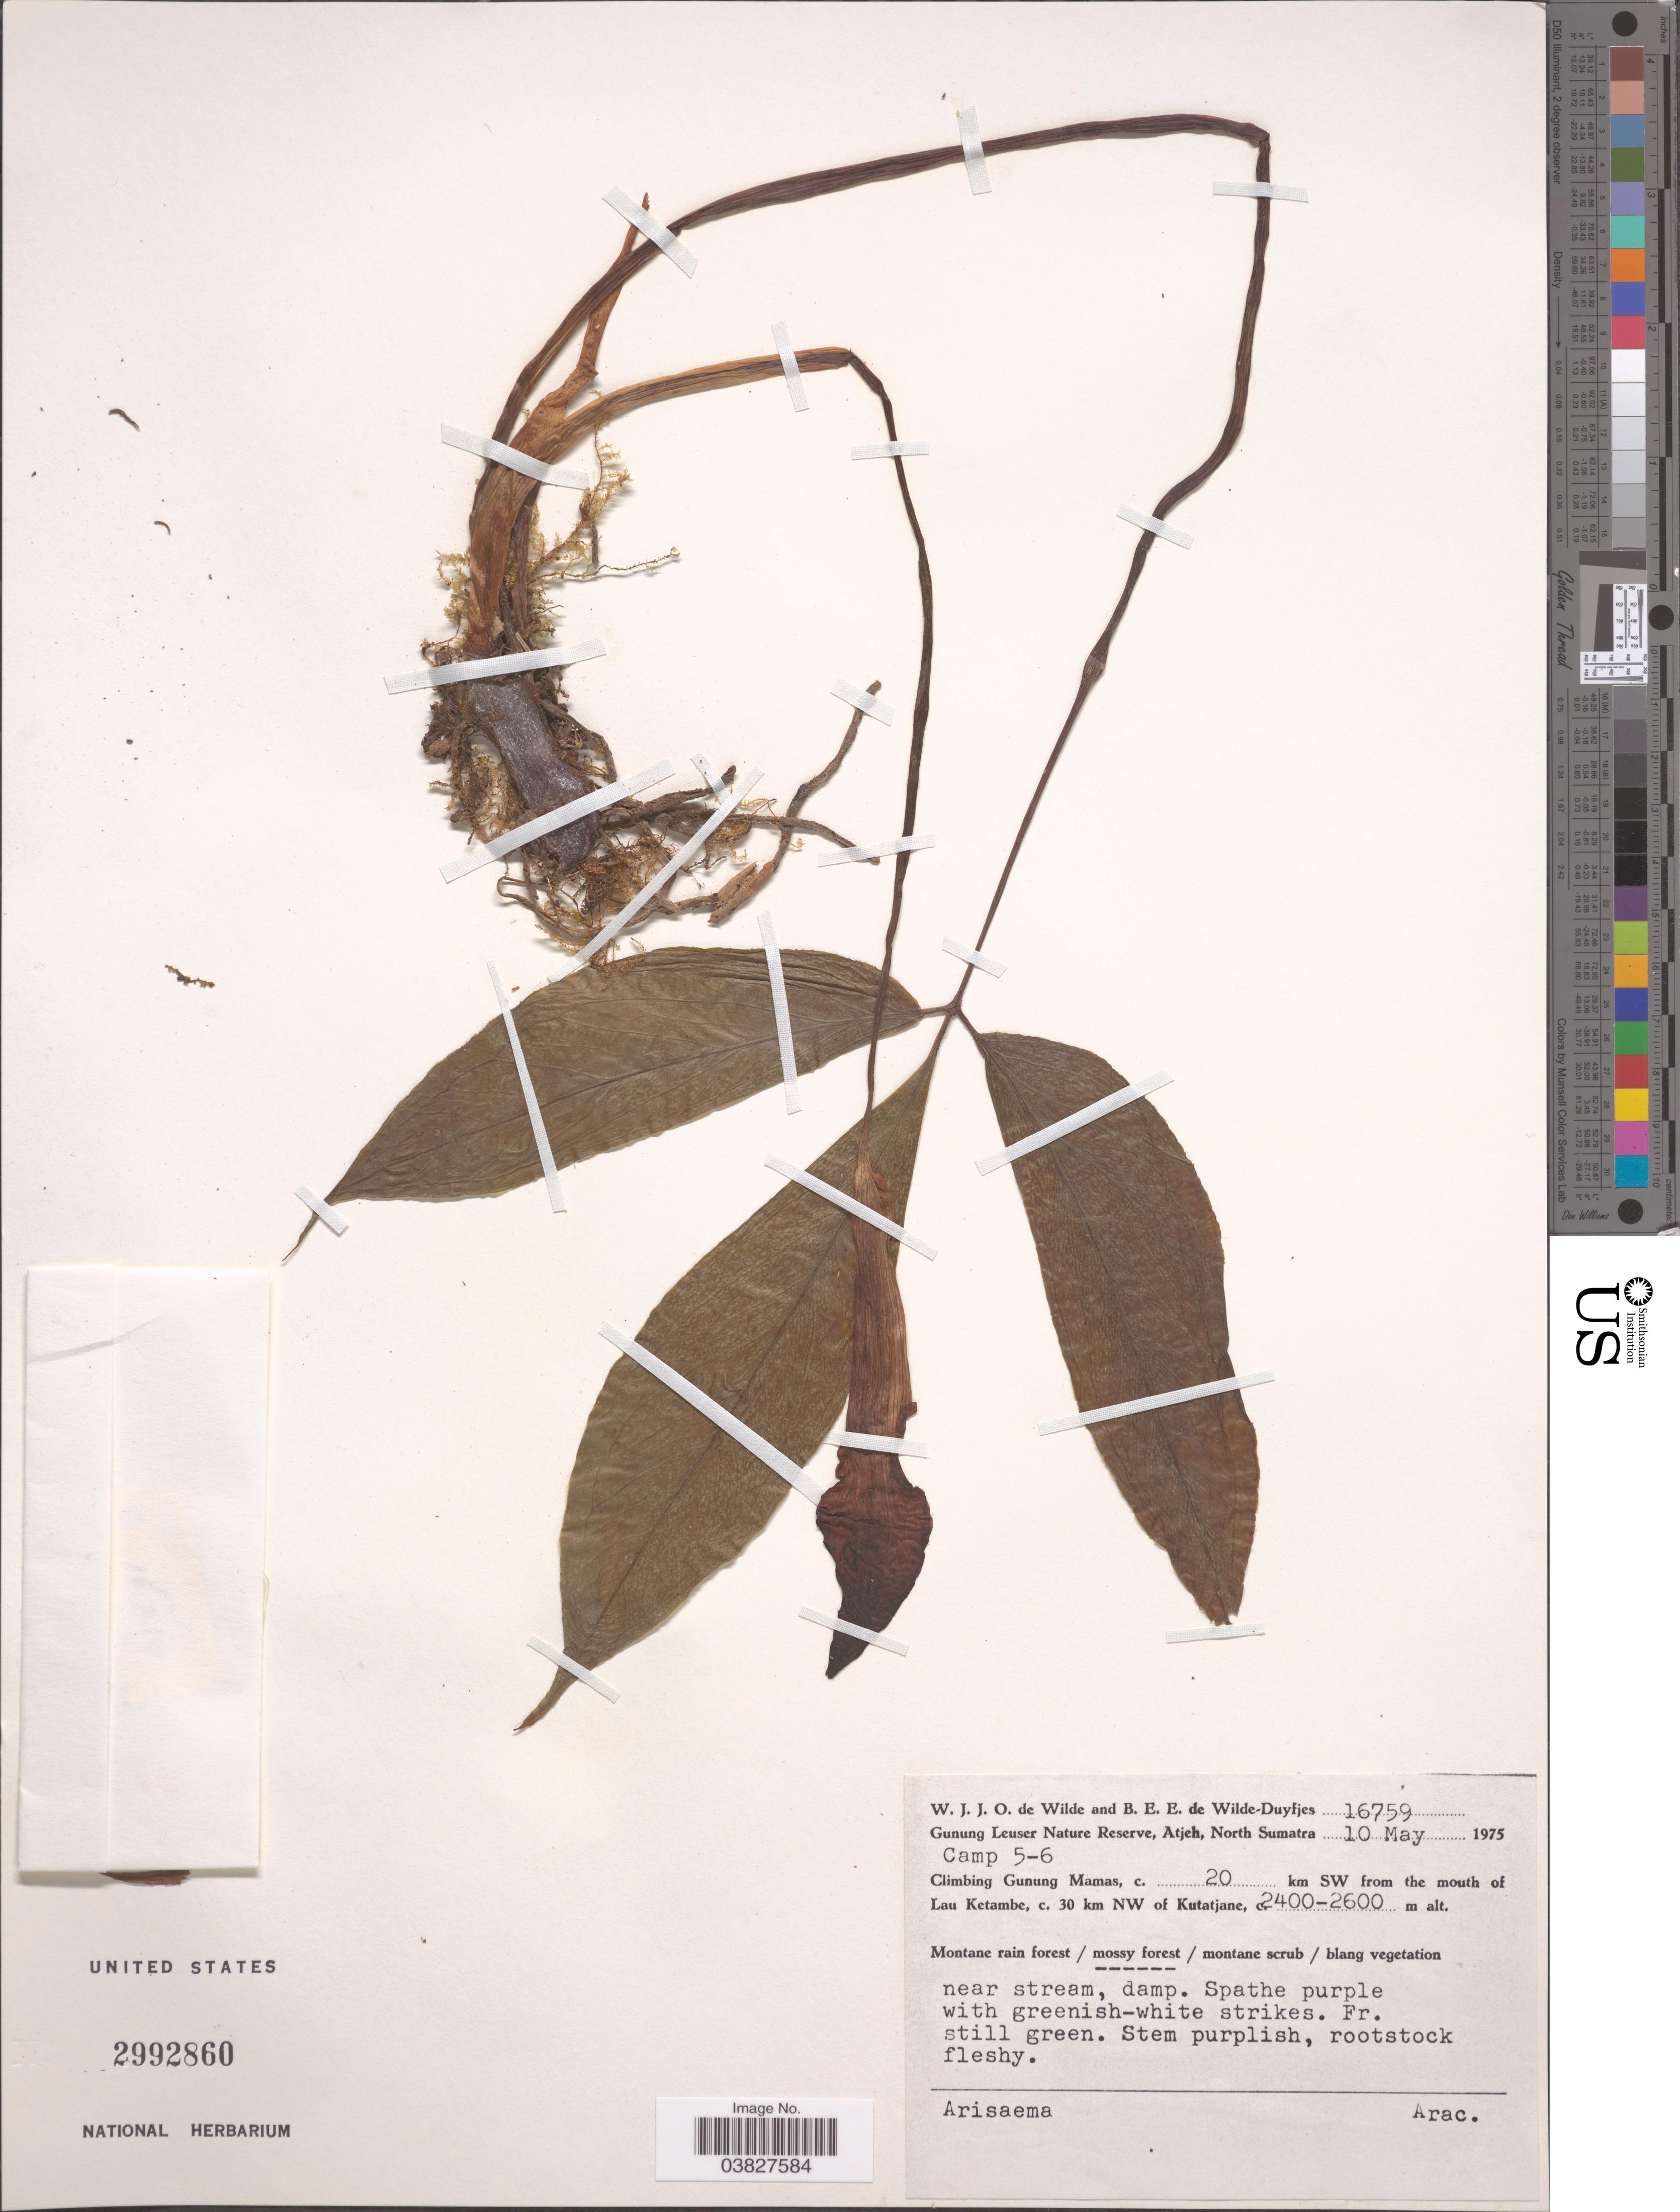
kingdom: Plantae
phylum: Tracheophyta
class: Liliopsida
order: Alismatales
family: Araceae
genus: Arisaema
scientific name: Arisaema anomalum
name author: Hemsl.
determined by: Ma, Zheng Xu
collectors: W. J. de Wilde & B. E. de Wilde-Duyfjes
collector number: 16759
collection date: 1975-05-10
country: Indonesia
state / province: Sumatra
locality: Gunung Leuser Nature Reserve, Atjeh, North Sumatra. Camp 5-6. Climbing Gunung Mamas, c. 20 km SW from the mouth of Lau Ketambe, c. 30 km NW of Kutatjane.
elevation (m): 2400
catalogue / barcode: US 2992860